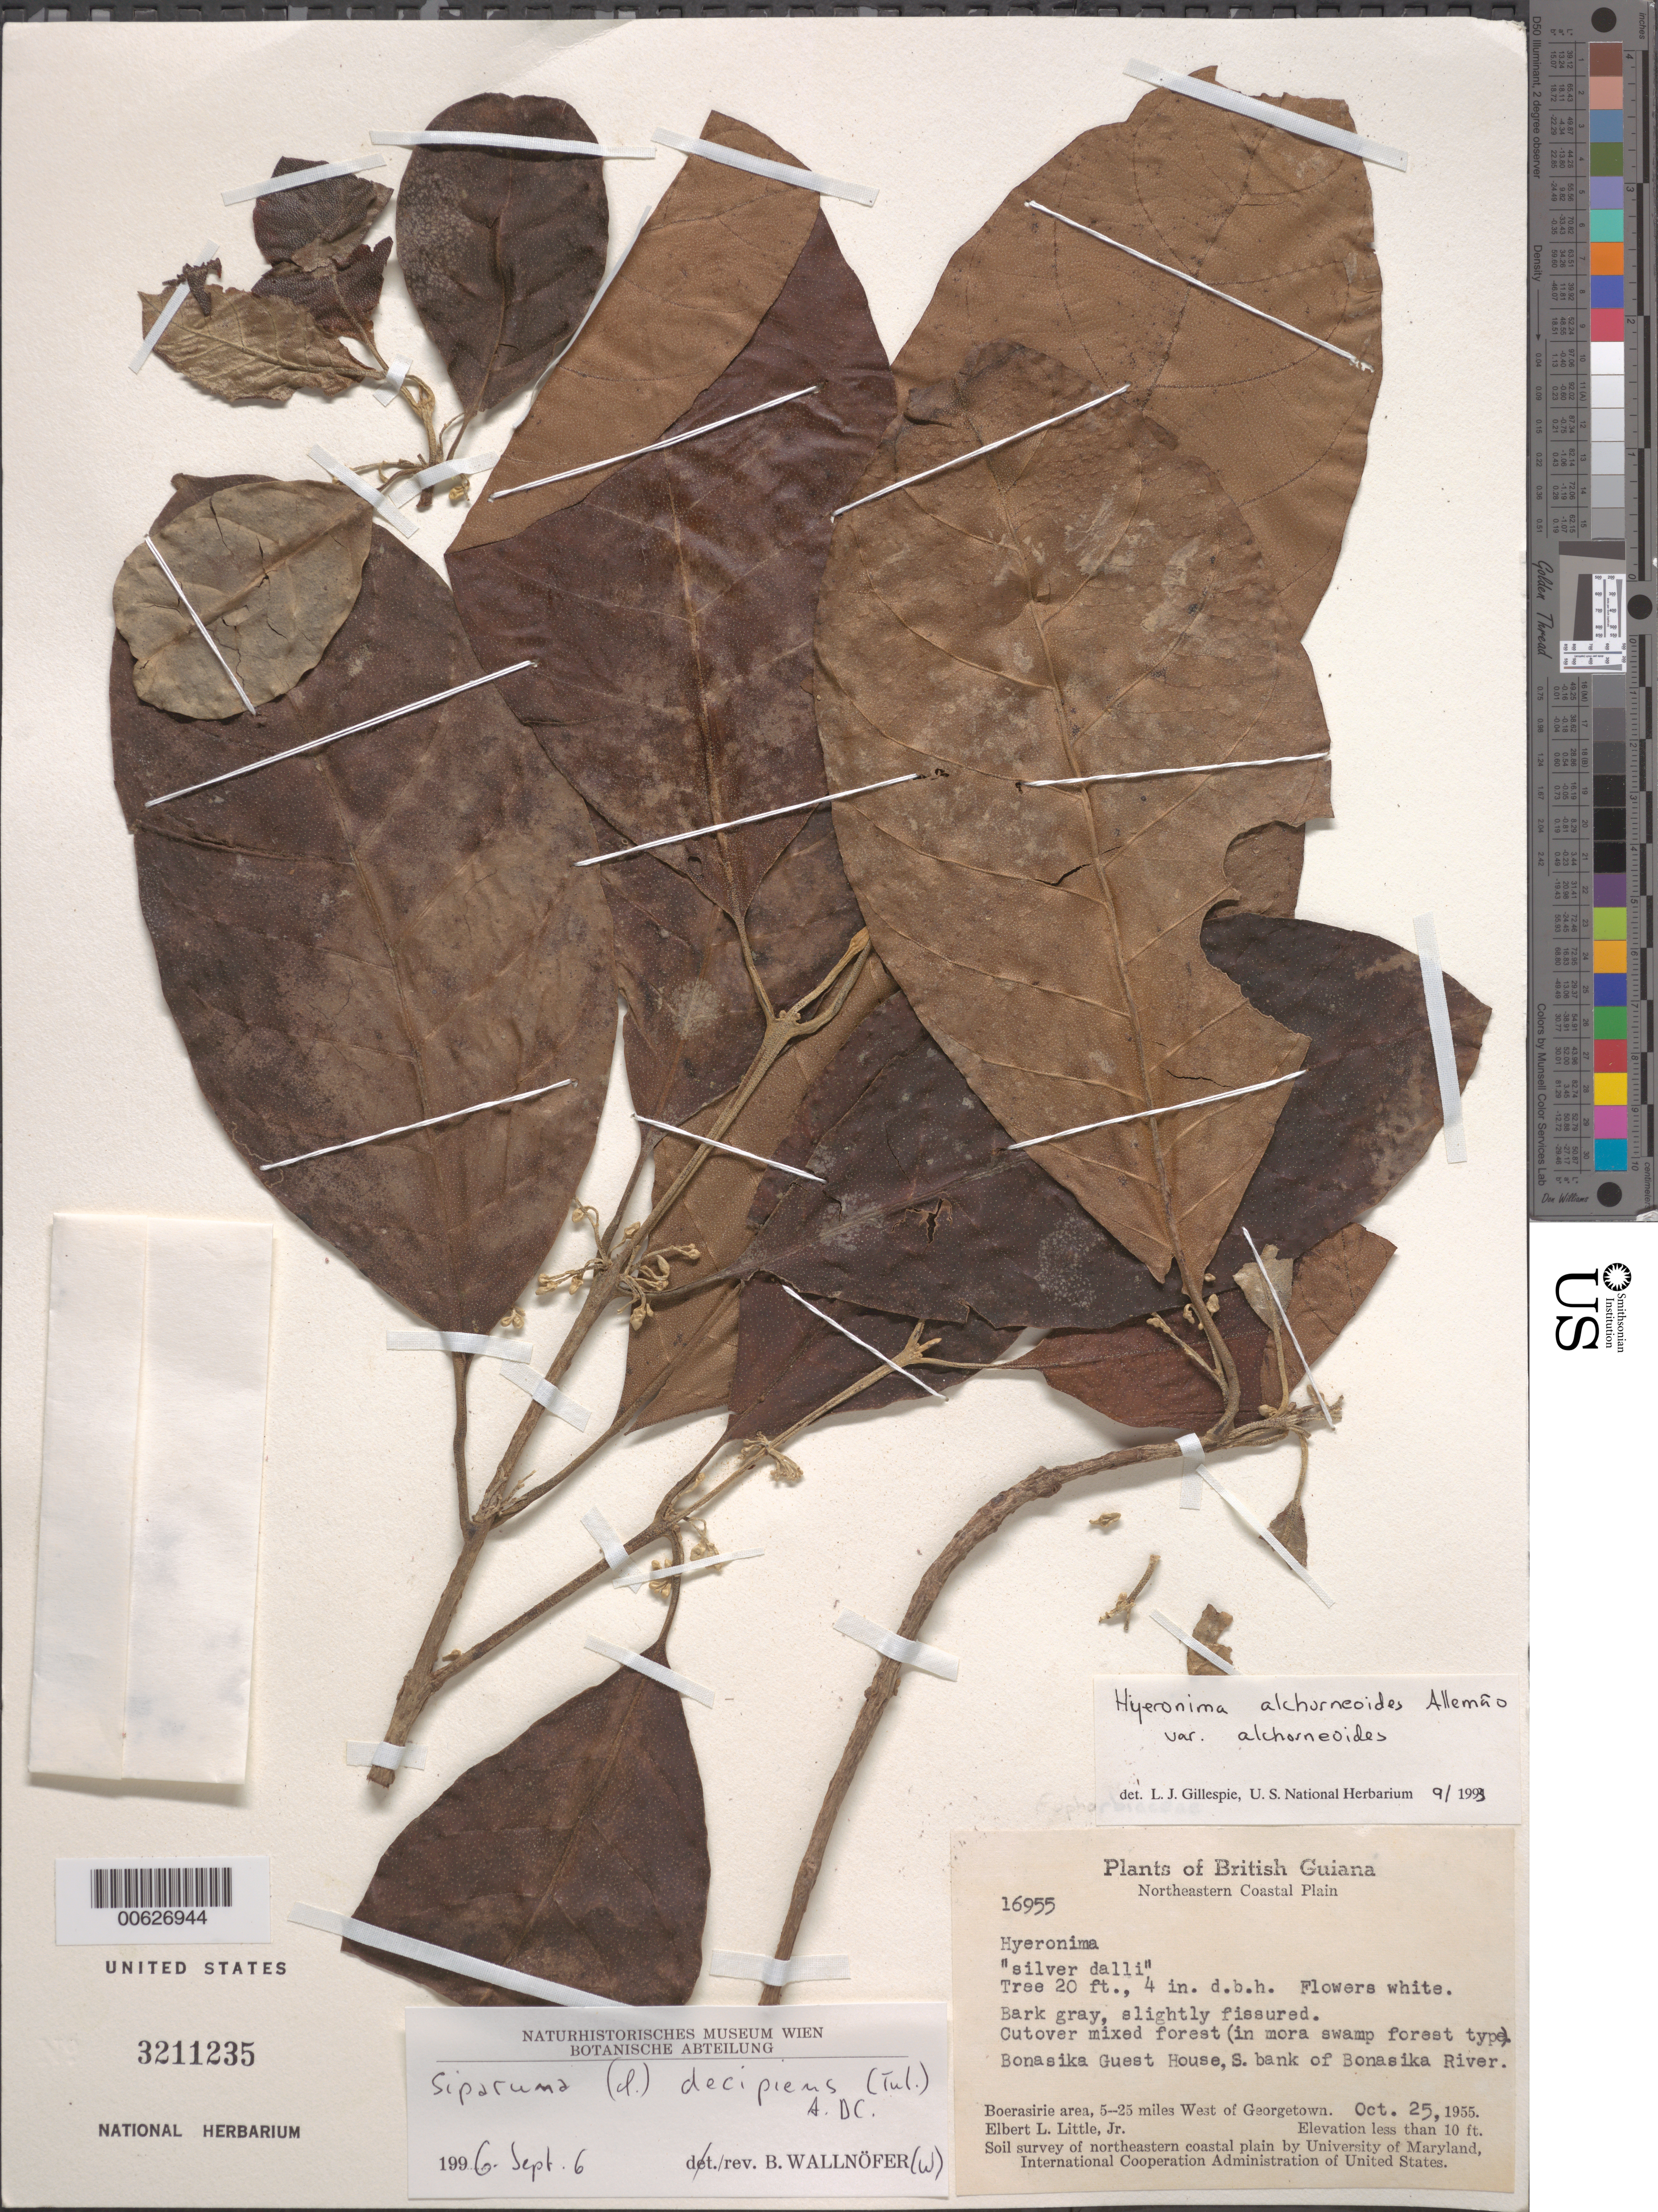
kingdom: Plantae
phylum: Tracheophyta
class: Magnoliopsida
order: Laurales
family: Siparunaceae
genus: Siparuna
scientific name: Siparuna decipiens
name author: (Tul.) A. DC.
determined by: Wallnöfer, B.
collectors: E. L. Little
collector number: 16955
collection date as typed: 25-Oct-55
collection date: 1955-10-25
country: Guyana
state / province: Essequibo Isl-W. Demerara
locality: Boerasirie area, 5-25 mi. W of Georgetown, Bonasika Guest House, S bank of Bonasika R.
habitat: Open cutover mixed forest (in mora swamp forest type)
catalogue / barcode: US 3211235